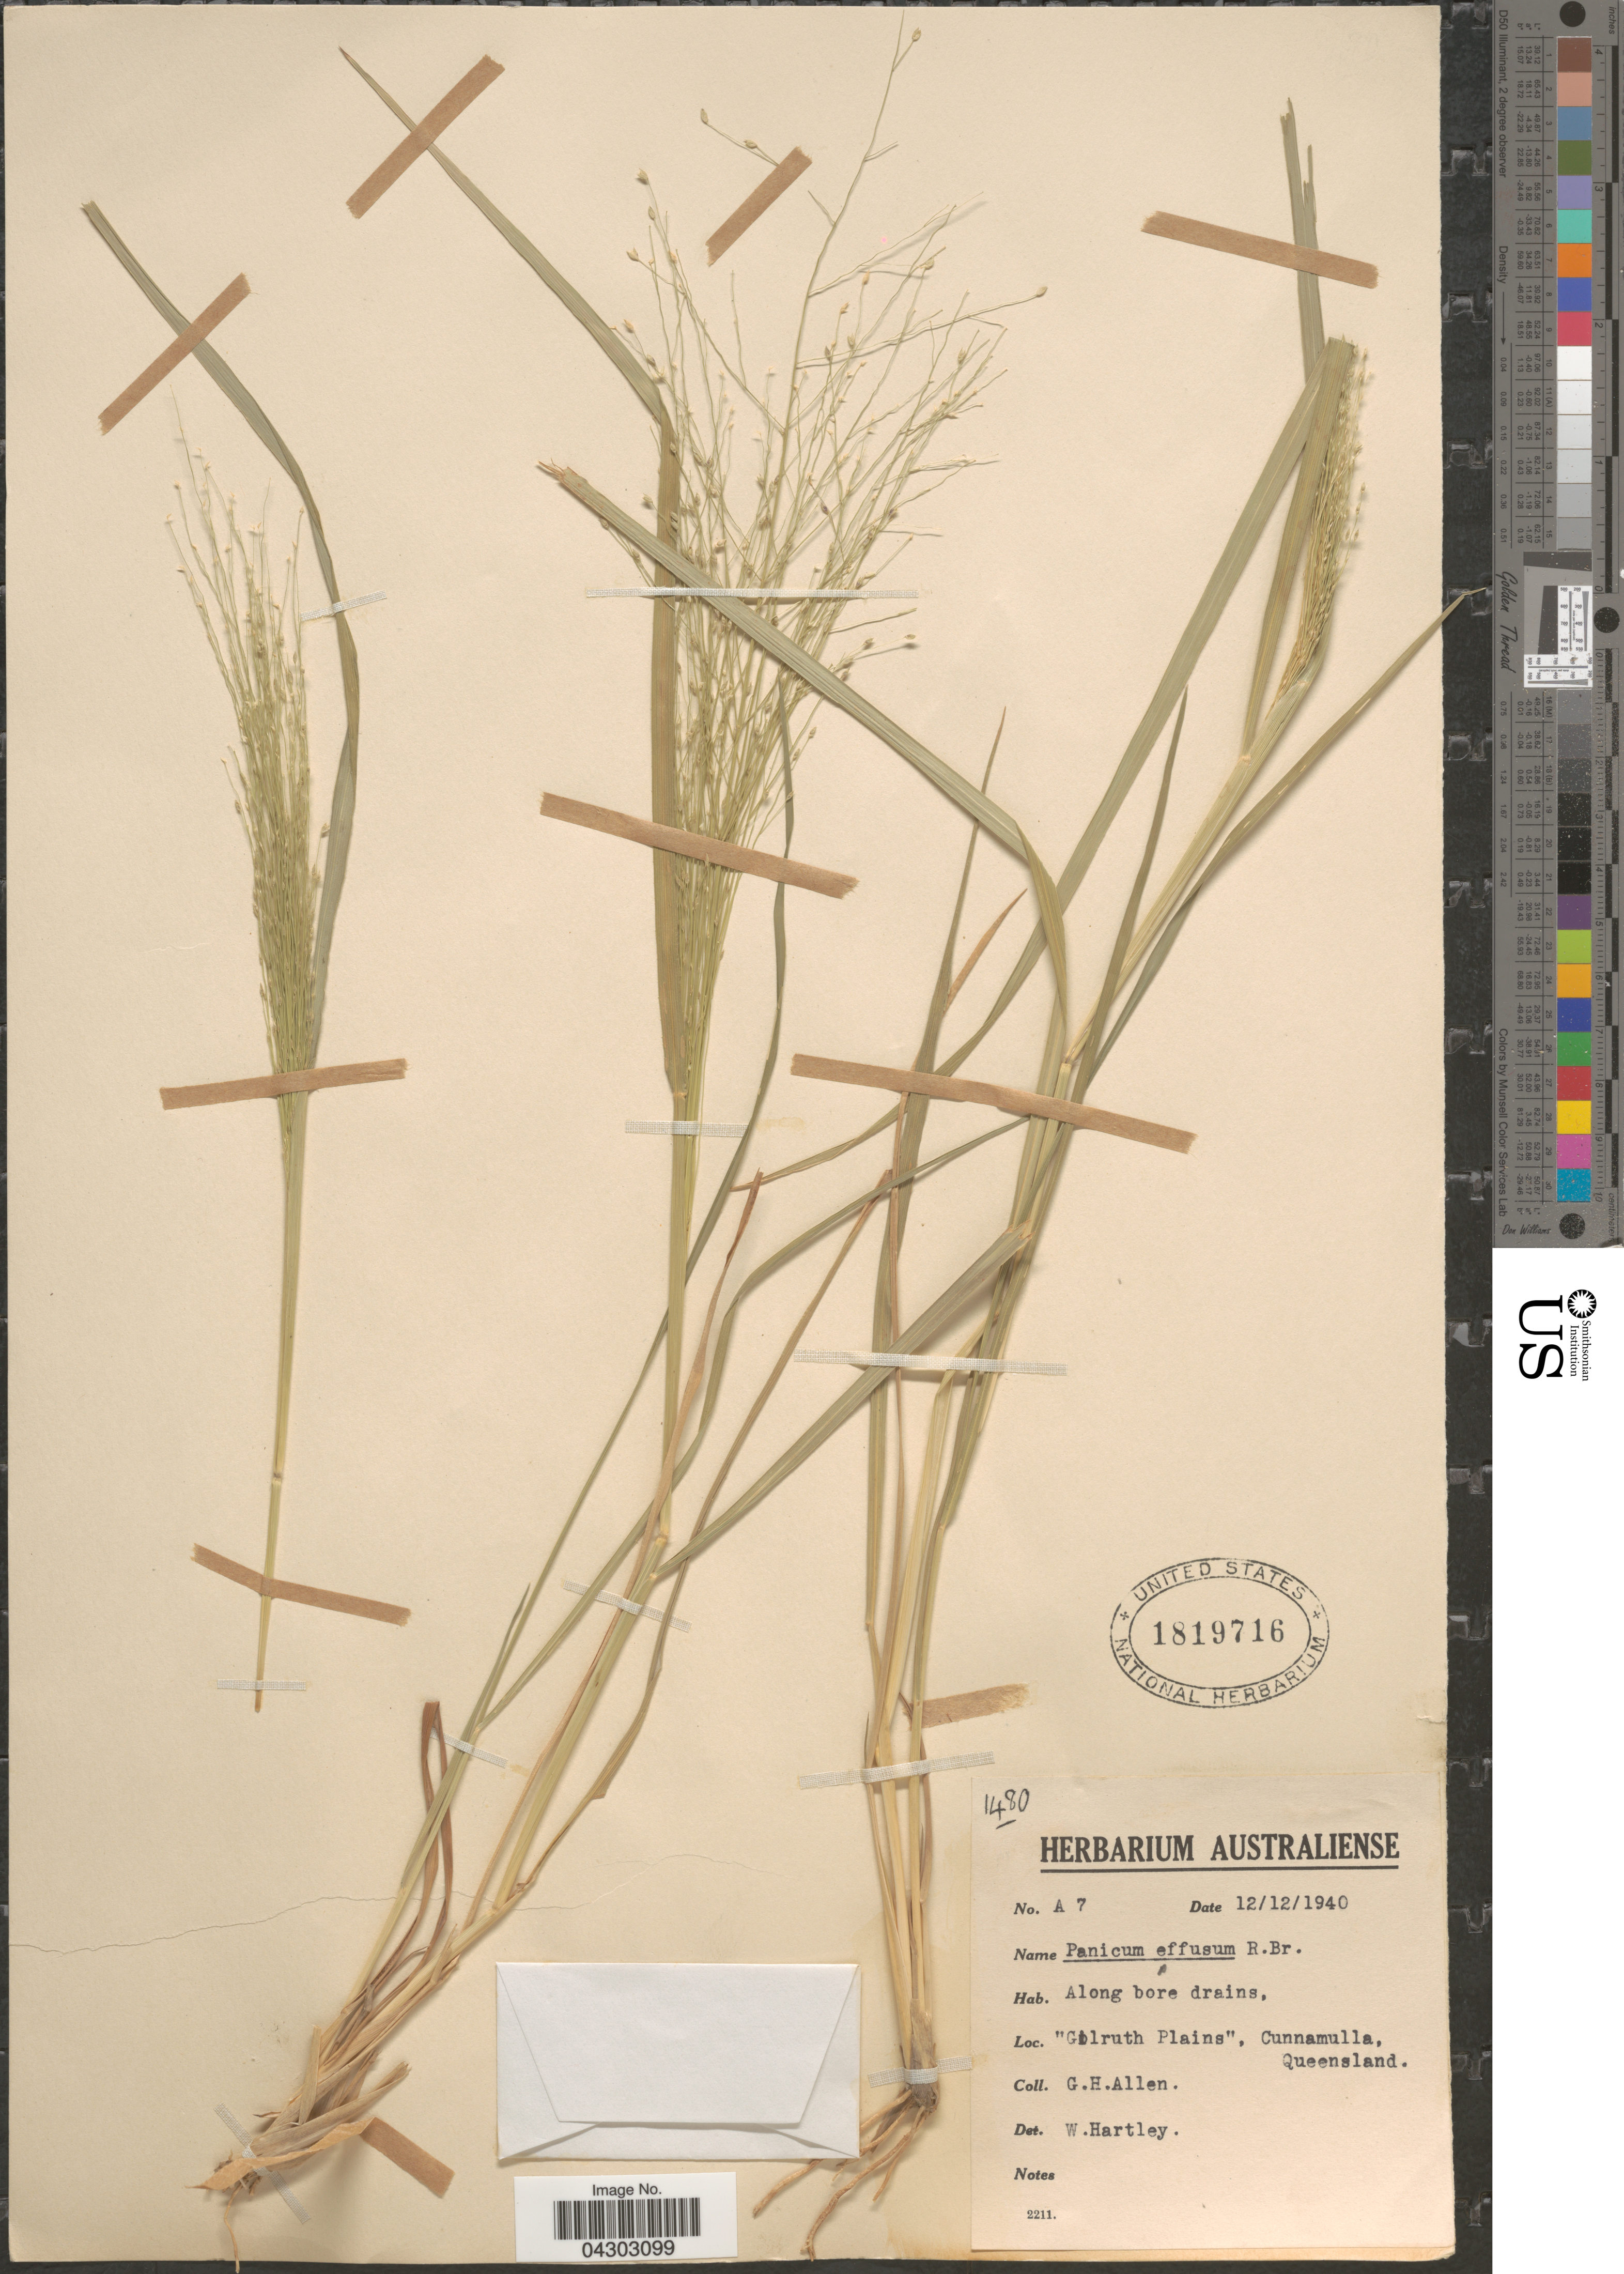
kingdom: Plantae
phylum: Tracheophyta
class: Liliopsida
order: Poales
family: Poaceae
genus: Panicum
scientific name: Panicum effusum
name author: R. Br.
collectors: G. Allen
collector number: A 7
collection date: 1940-12-12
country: Australia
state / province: Queensland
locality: Gilruth Plains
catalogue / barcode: US 1819716